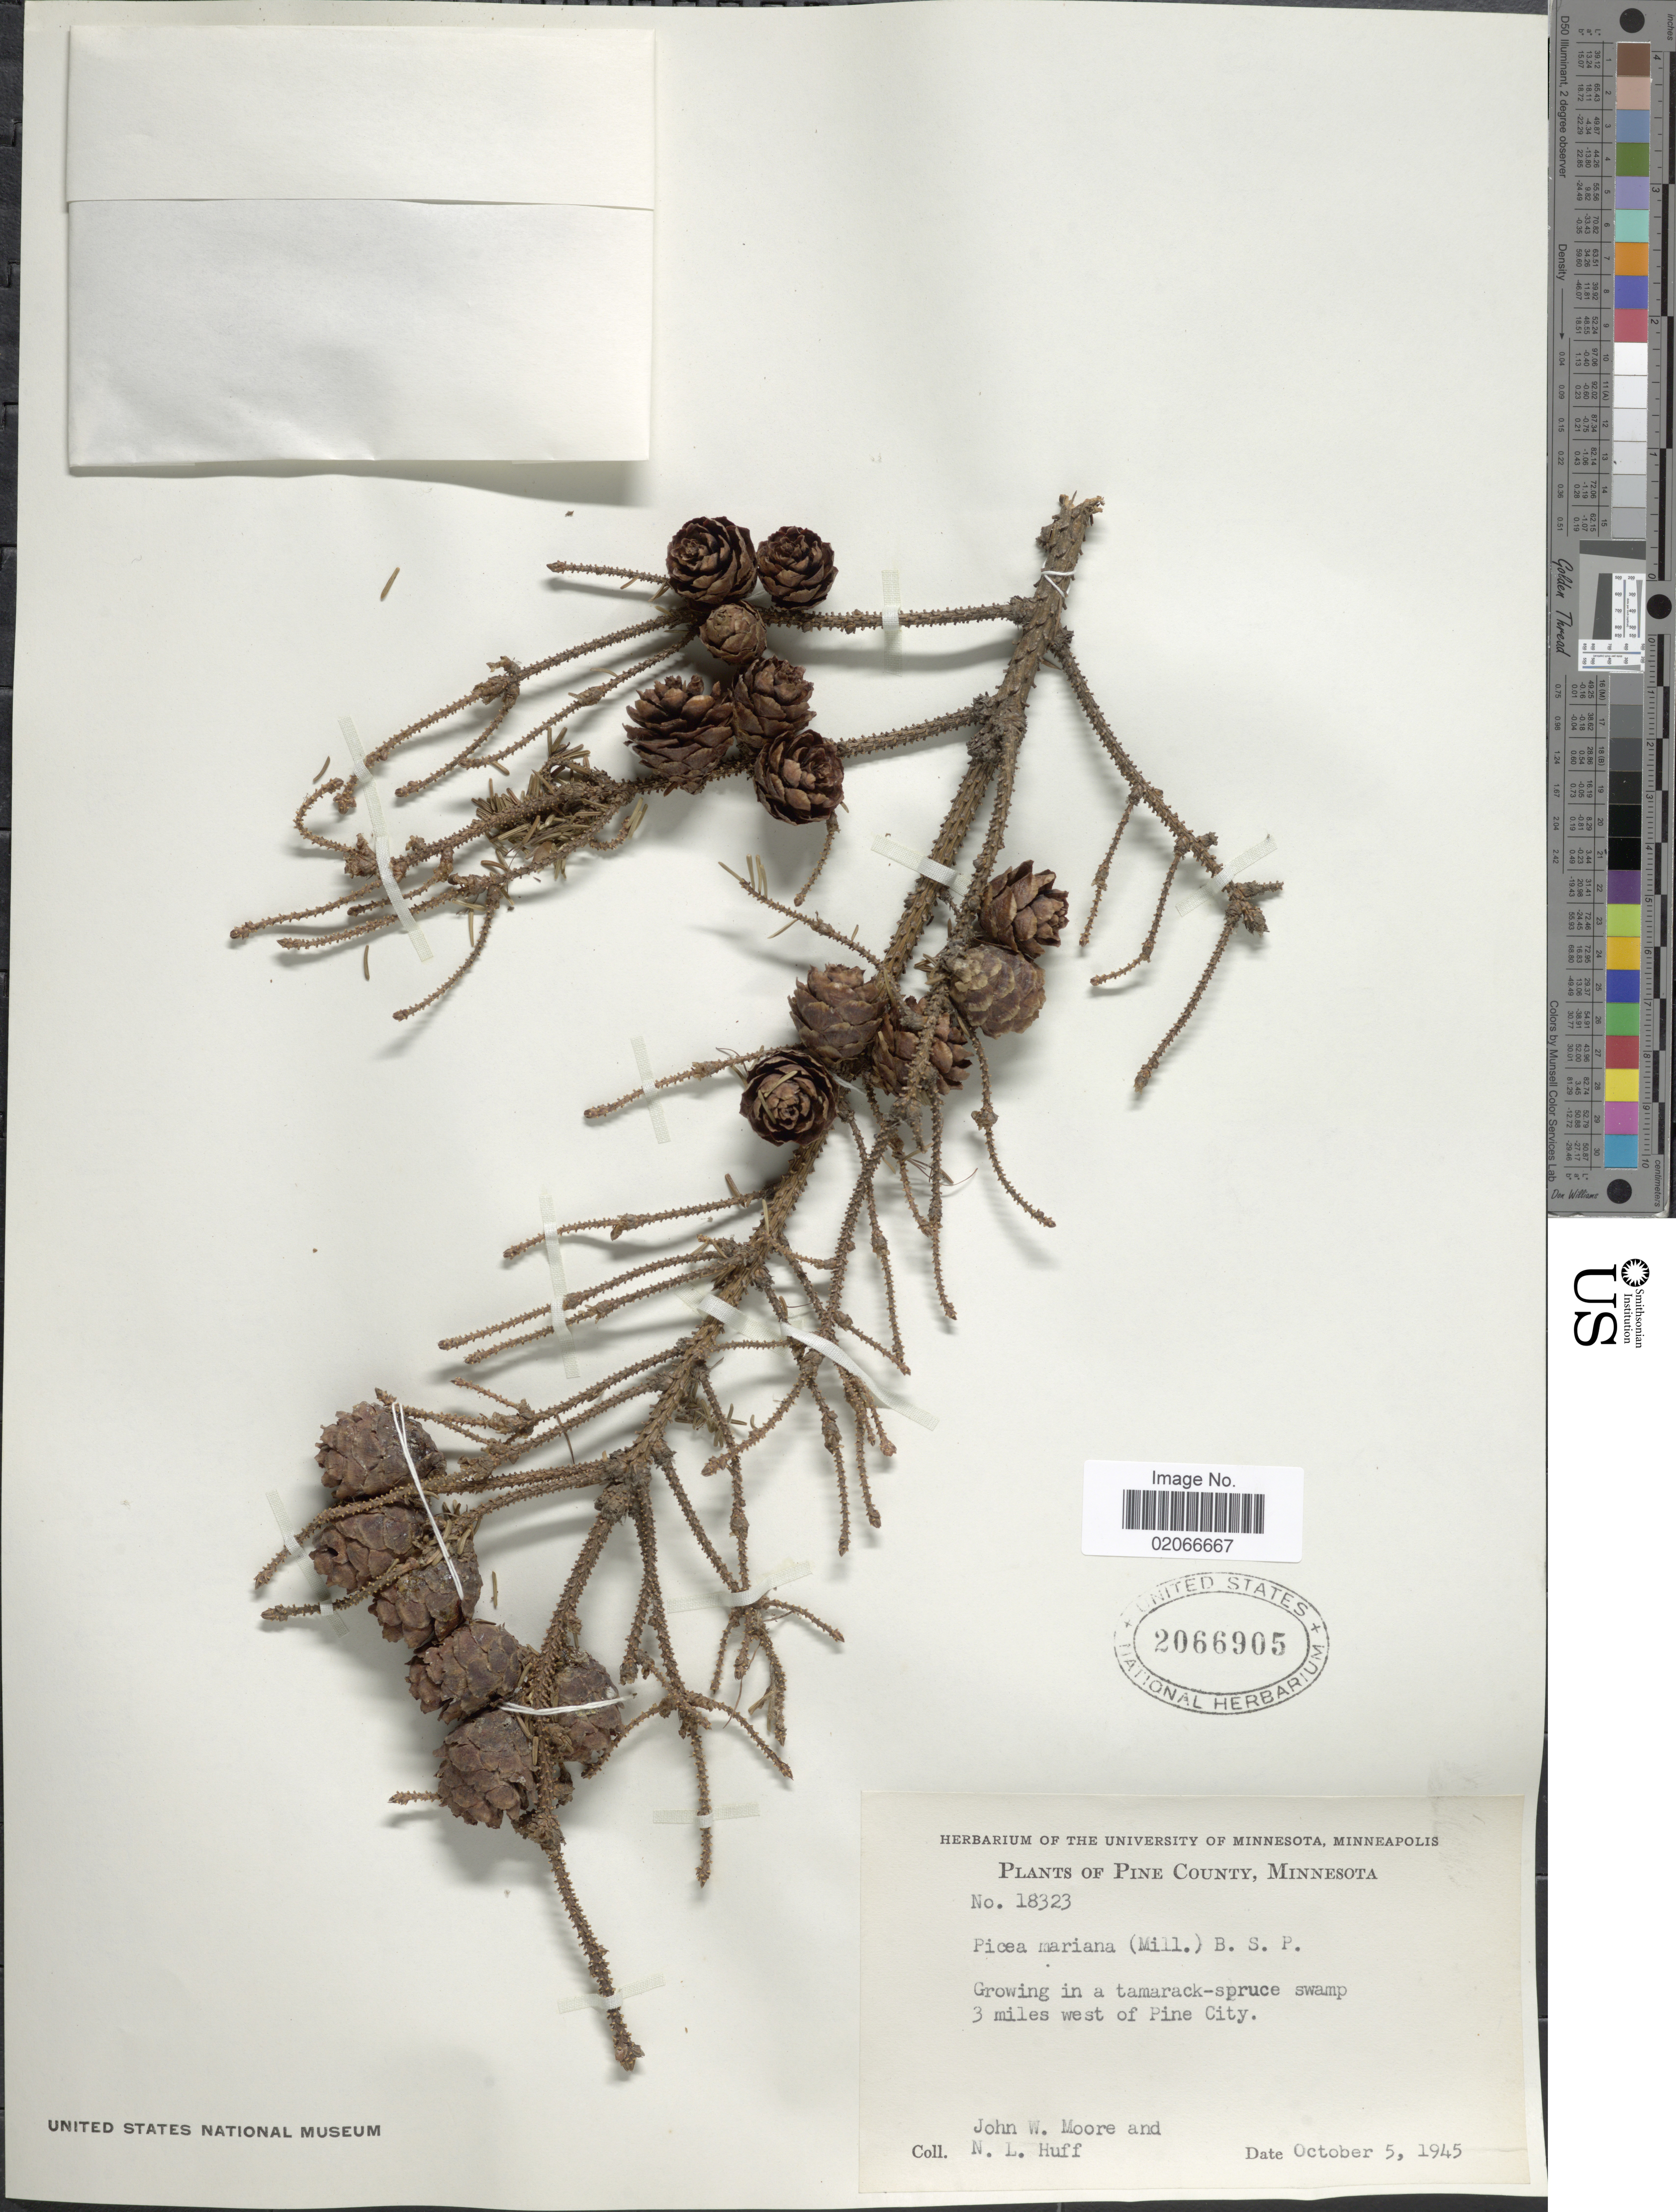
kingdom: Plantae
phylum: Tracheophyta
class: Pinopsida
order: Pinales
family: Pinaceae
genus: Picea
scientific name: Picea mariana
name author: (Mill.) Britton, Stearns & Poggenb.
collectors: J. Moore & N. Huff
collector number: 18323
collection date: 1945-10-05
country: United States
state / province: Minnesota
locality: Pine County, 3 miles west of Pine City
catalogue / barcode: US 2066905